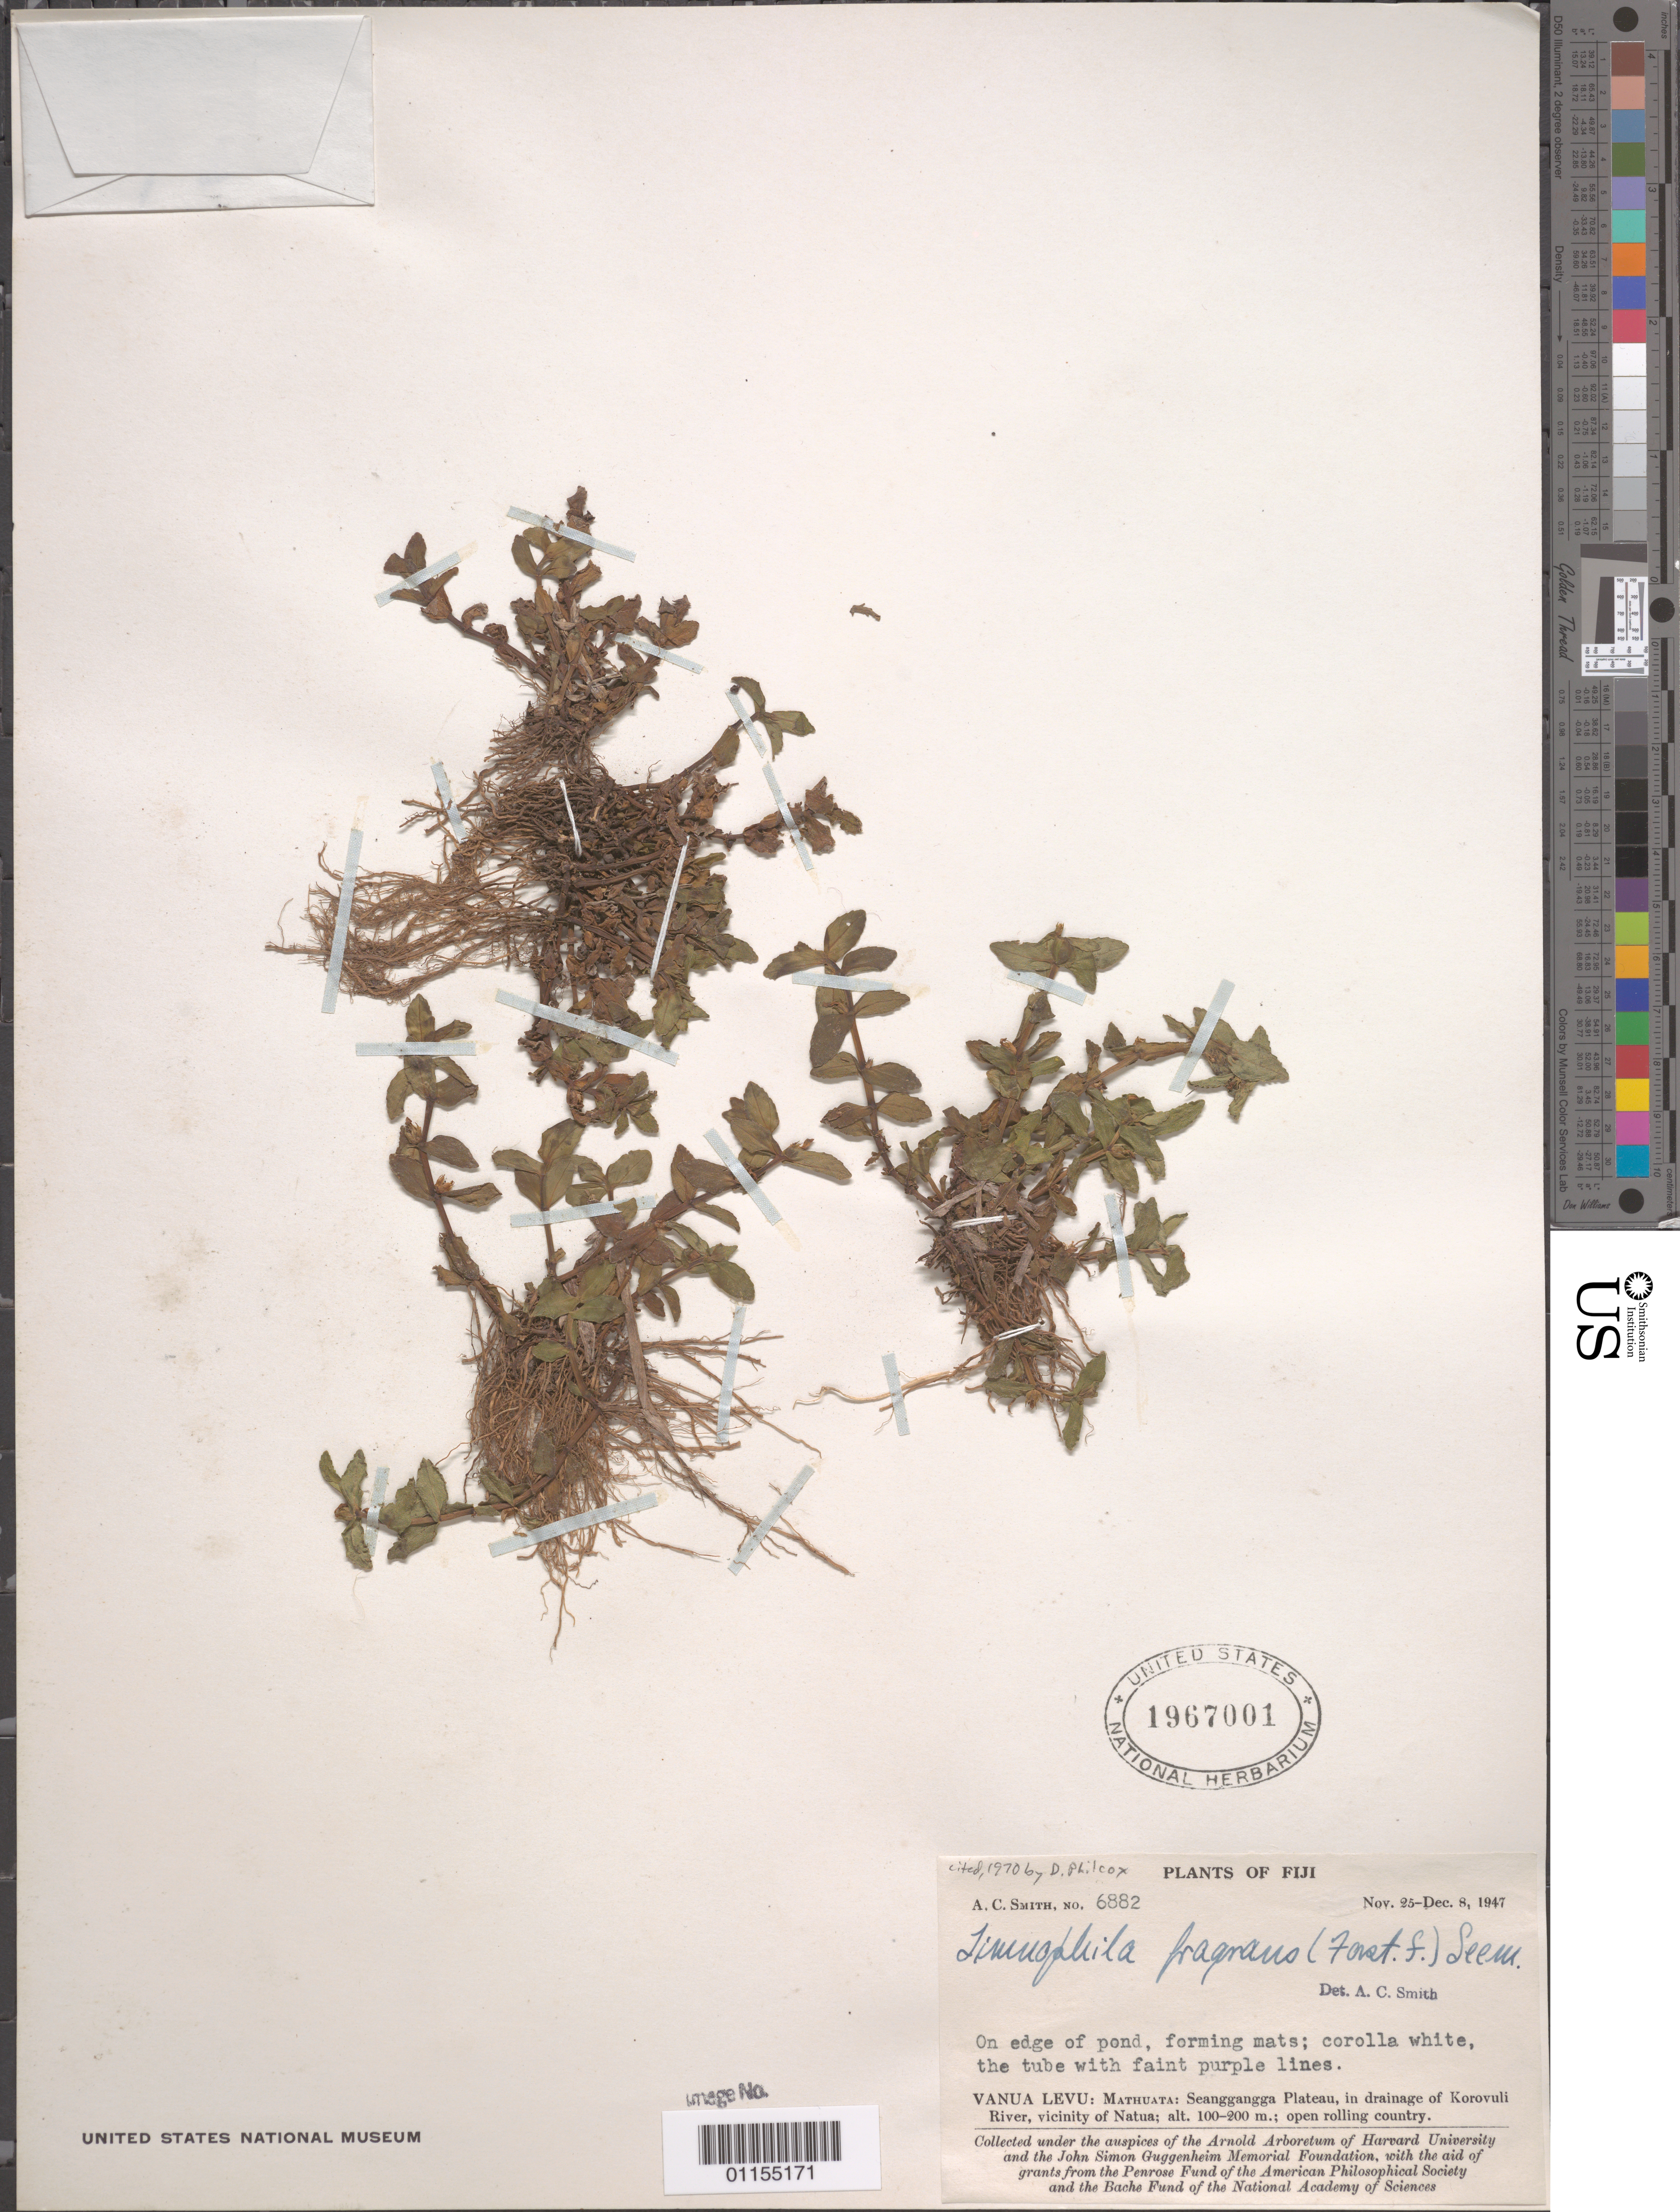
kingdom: Plantae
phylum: Tracheophyta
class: Magnoliopsida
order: Lamiales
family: Plantaginaceae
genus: Limnophila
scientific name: Limnophila fragrans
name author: Seem.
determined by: Smith, A. C.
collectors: A. C. Smith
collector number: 6882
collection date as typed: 25 Nov 1947 to 08 Dec 1947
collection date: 1947-11-25/1947-12-08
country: Fiji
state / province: Northern Division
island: Macuata-i-wai [Mathuata-i-wai]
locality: Mathuata Prov., seanggangga plateau, in drainage of korovuli river, vicinity of natua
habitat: open rolling country.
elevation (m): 100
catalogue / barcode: US 1967001